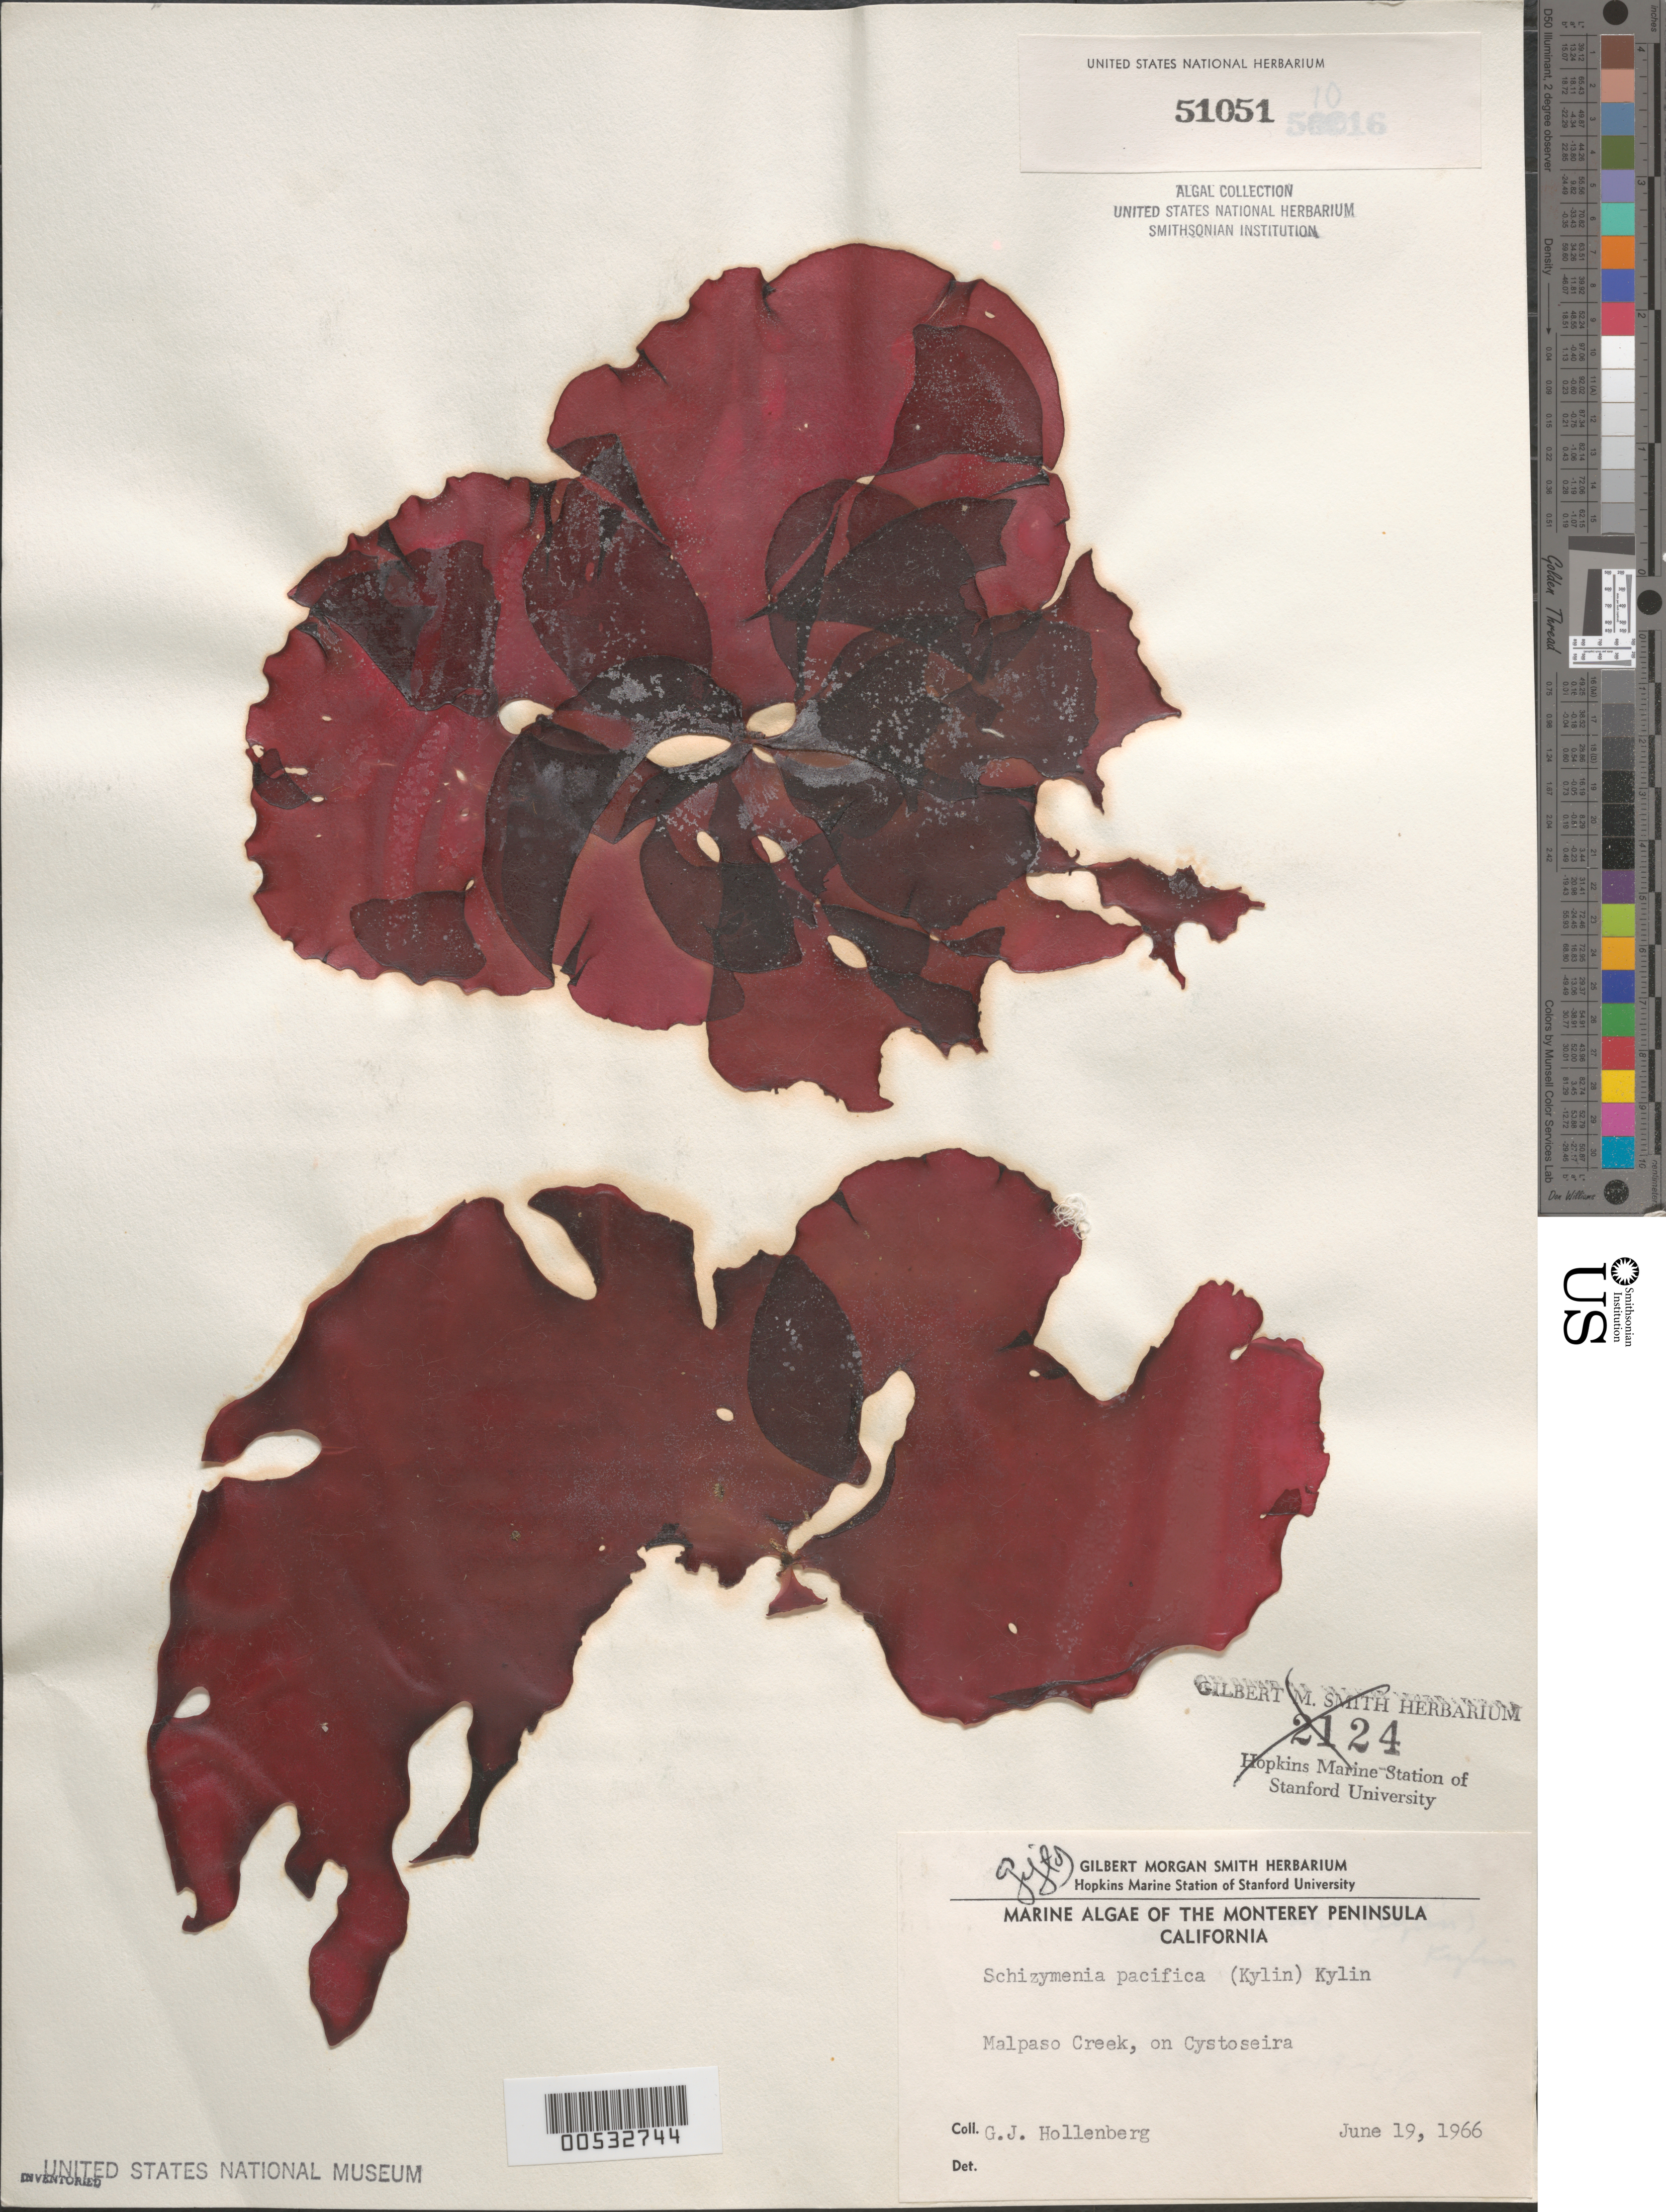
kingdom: Plantae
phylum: Rhodophyta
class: Florideophyceae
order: Nemastomatales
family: Schizymeniaceae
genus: Schizymenia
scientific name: Schizymenia pacifica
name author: (Kylin) Kylin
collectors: G. Hollenberg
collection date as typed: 19 Jun 1966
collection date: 1966-06-19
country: United States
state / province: California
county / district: Monterey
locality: Malpaso Creek, Monterey Peninsula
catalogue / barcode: US 51051